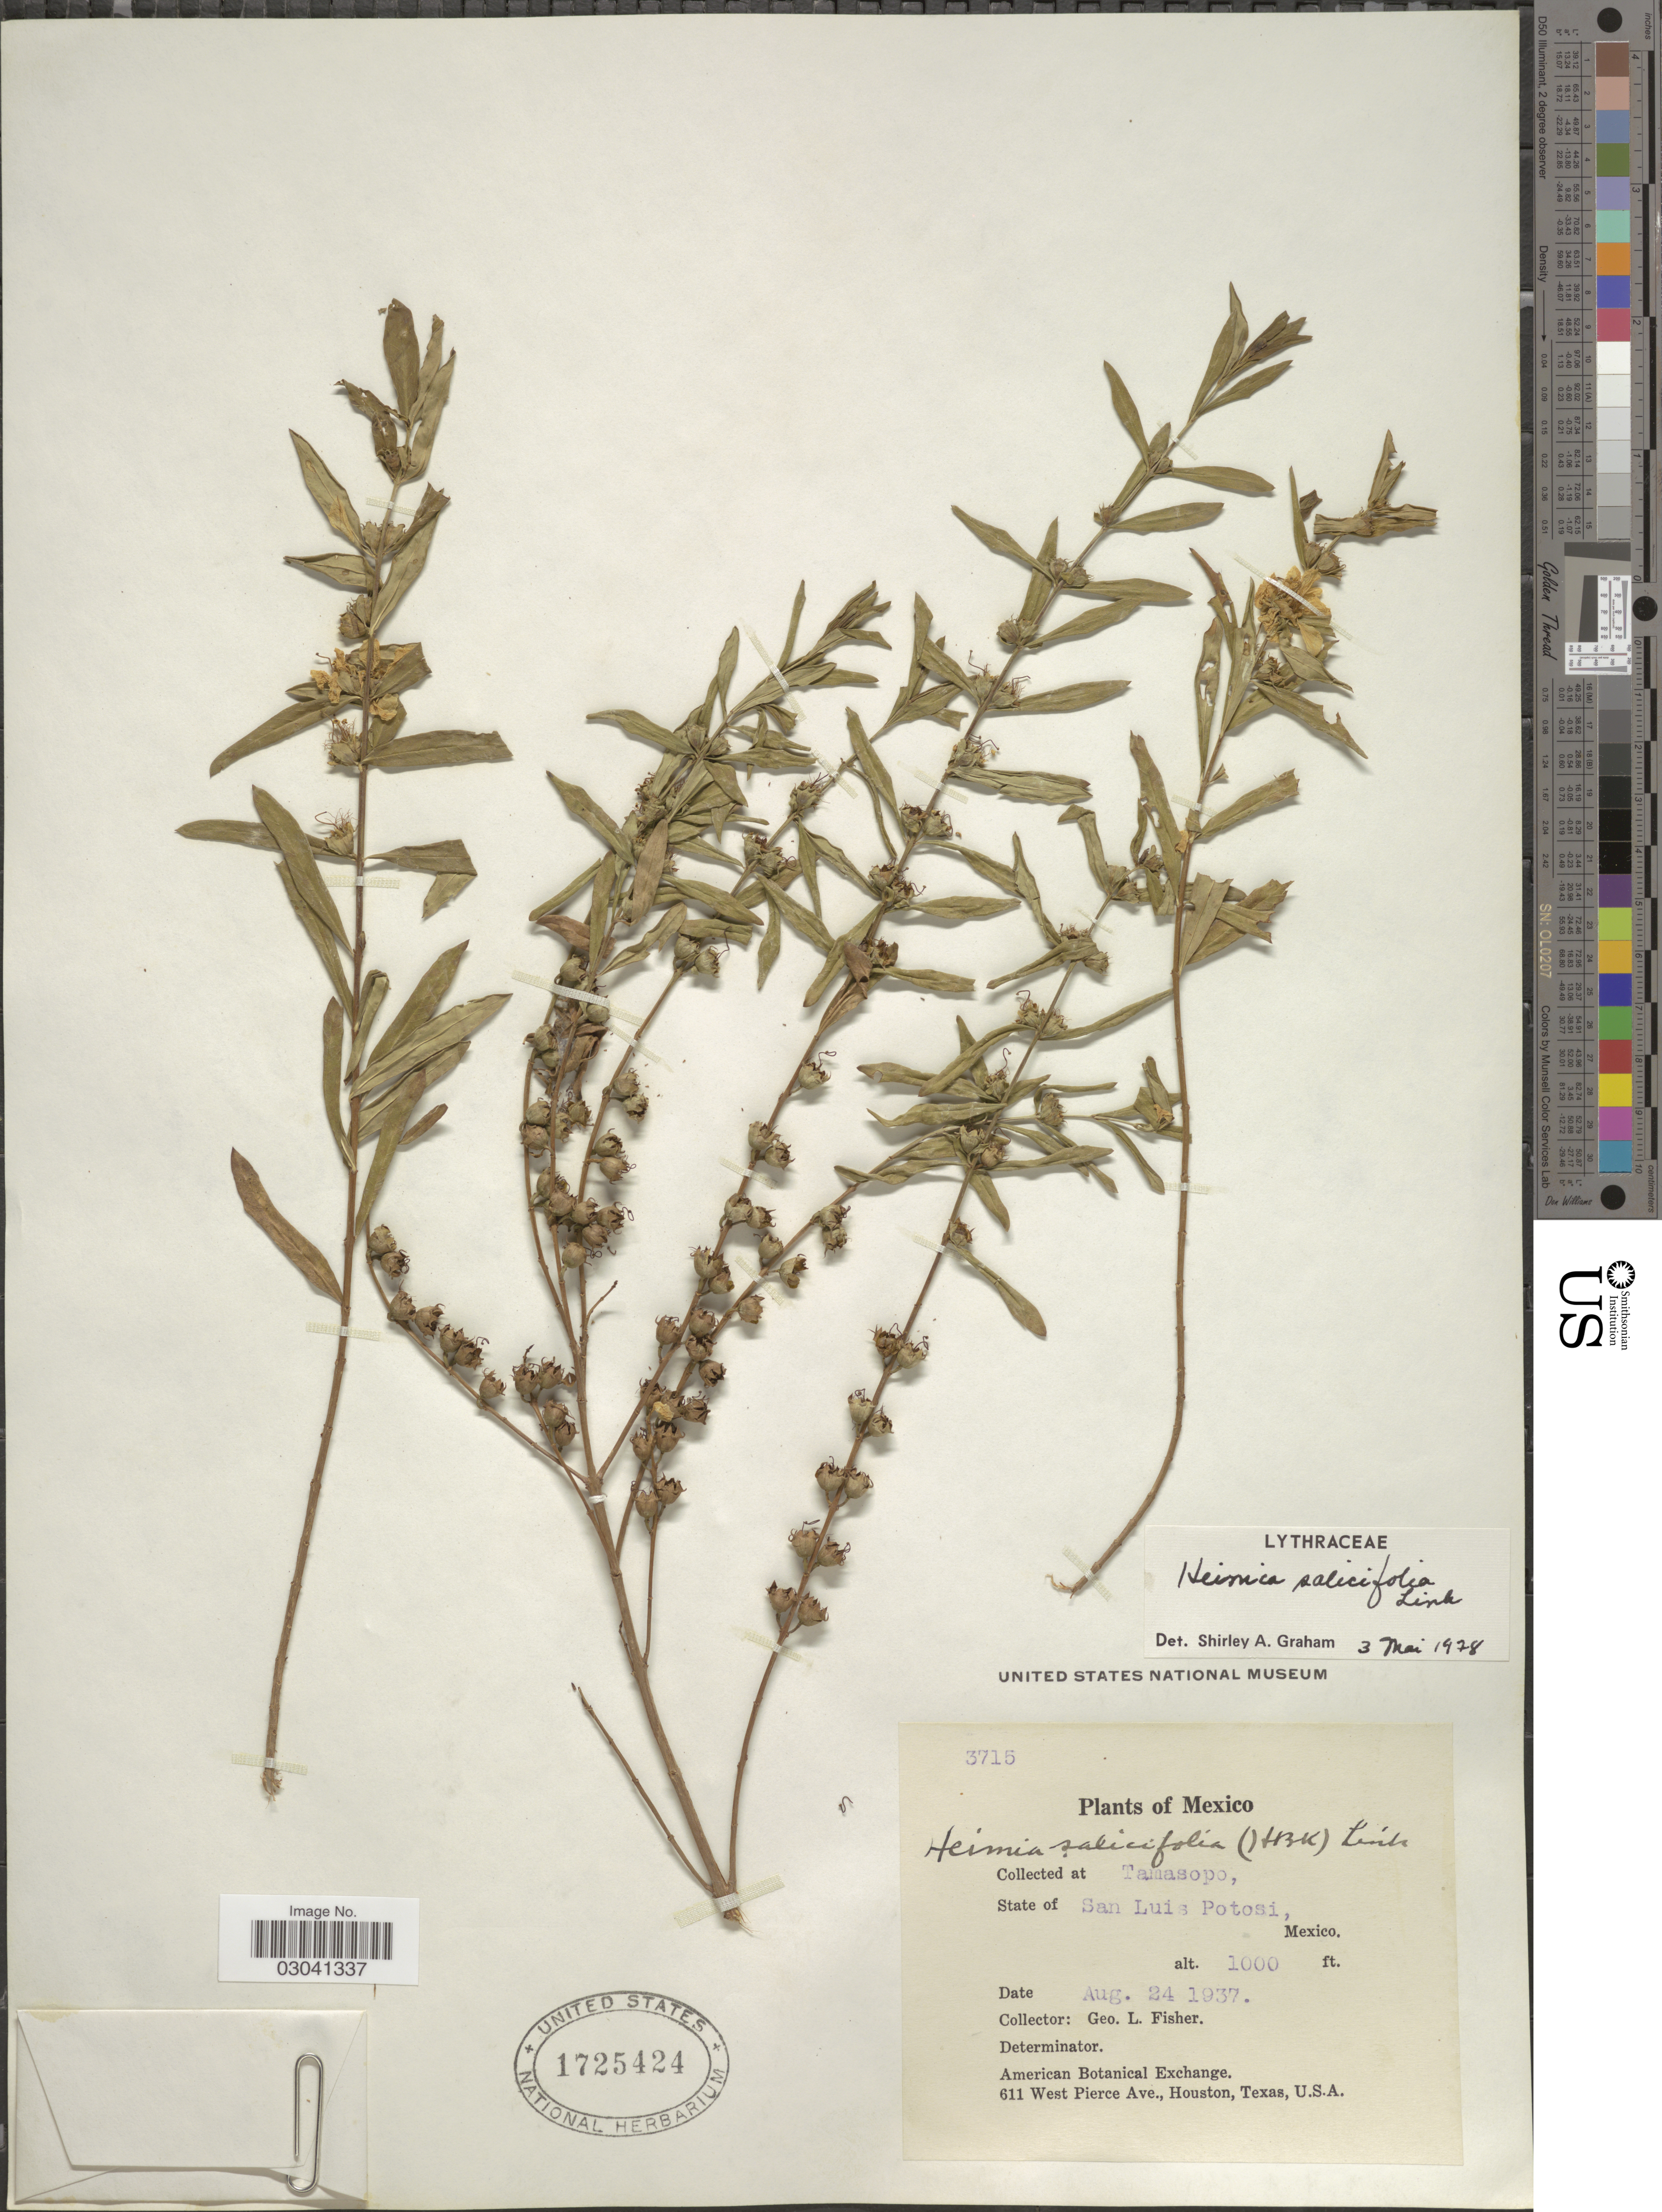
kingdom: Plantae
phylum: Tracheophyta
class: Magnoliopsida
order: Myrtales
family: Lythraceae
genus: Heimia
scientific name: Heimia salicifolia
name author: Link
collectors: G. L. Fisher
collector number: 3715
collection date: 1937-08-24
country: Mexico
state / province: San Luis Potosí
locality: State of San Luis Potosi, Tamasopo.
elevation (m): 305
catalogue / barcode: US 1725424